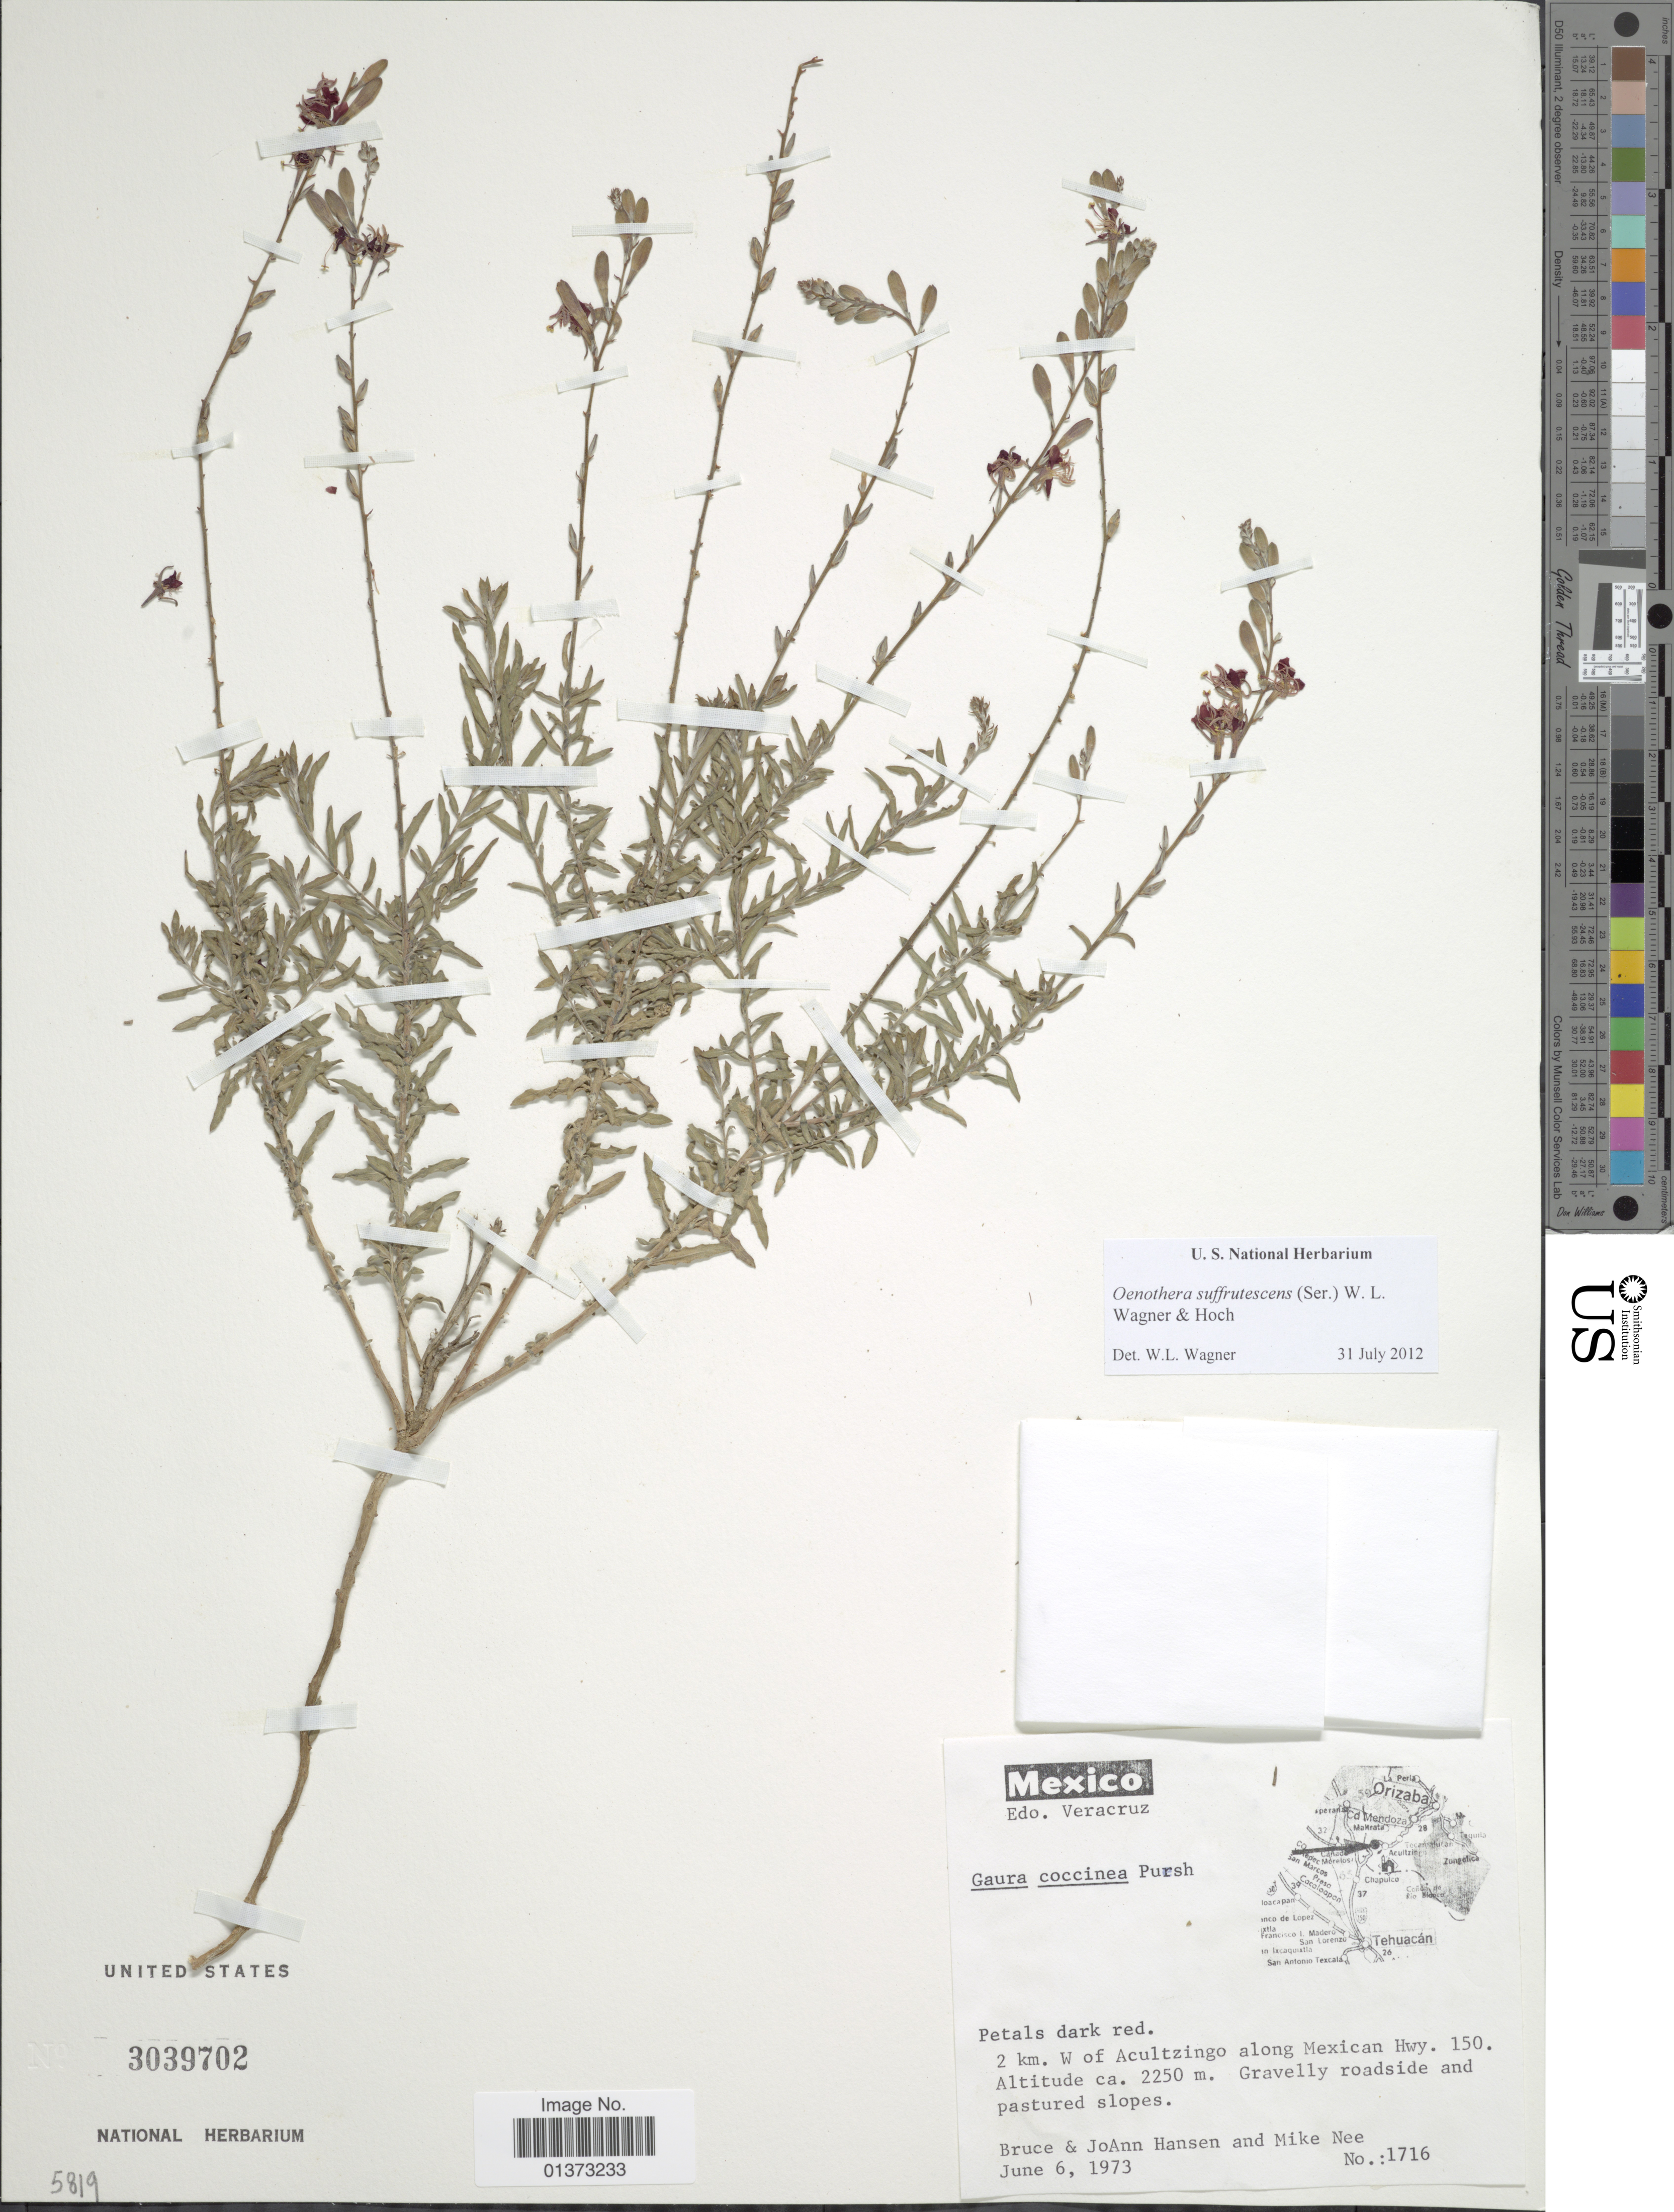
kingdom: Plantae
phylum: Tracheophyta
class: Magnoliopsida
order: Myrtales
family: Onagraceae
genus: Oenothera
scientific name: Oenothera suffrutescens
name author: (Ser.) W.L. Wagner & Hoch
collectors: B. Hansen, J. Hansen & M. Nee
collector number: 1716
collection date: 1973-06-06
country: Mexico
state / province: Veracruz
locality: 2 km. W of Acultzingo along Mexican Hwy. 150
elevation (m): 2250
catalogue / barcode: US 3039702